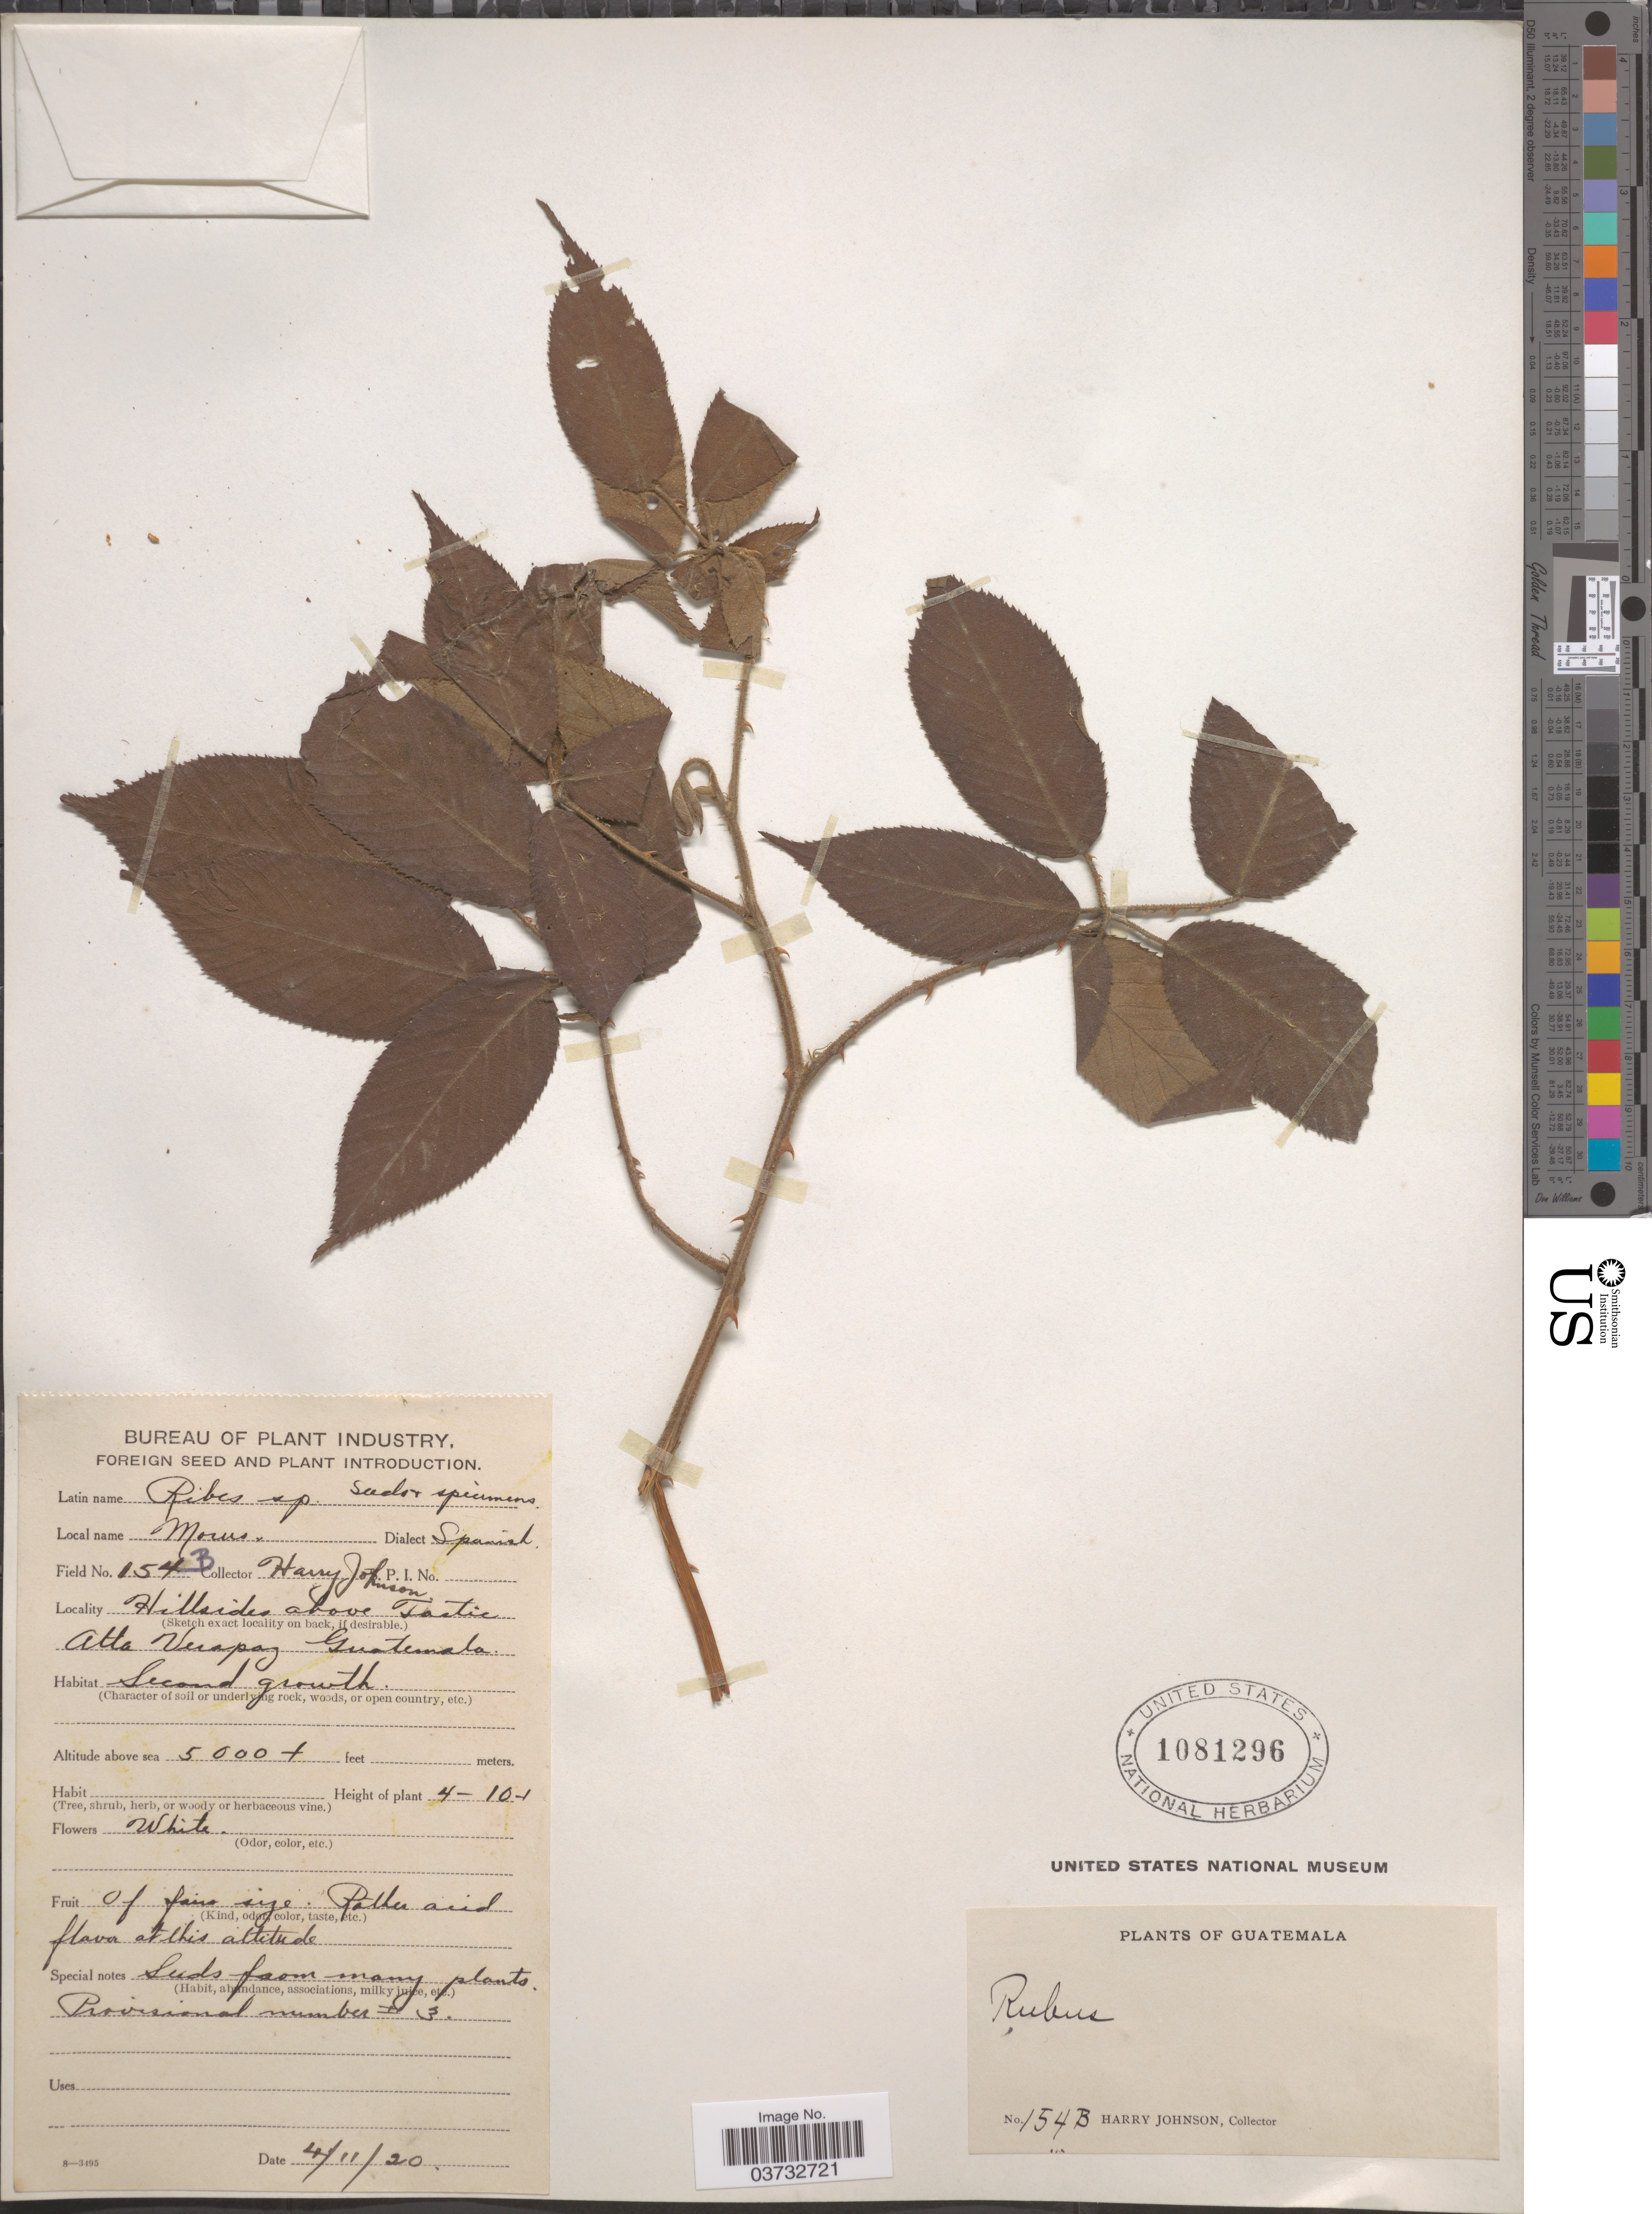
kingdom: Plantae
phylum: Tracheophyta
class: Magnoliopsida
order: Rosales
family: Rosaceae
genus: Rubus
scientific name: Rubus adenotrichos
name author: Schltdl.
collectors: H. Johnson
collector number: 154B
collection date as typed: Transcribed d/m/y: 4/11/20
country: Guatemala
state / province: Alta Verapaz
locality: Hillsides above Tactic.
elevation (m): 1524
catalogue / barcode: US 1081296